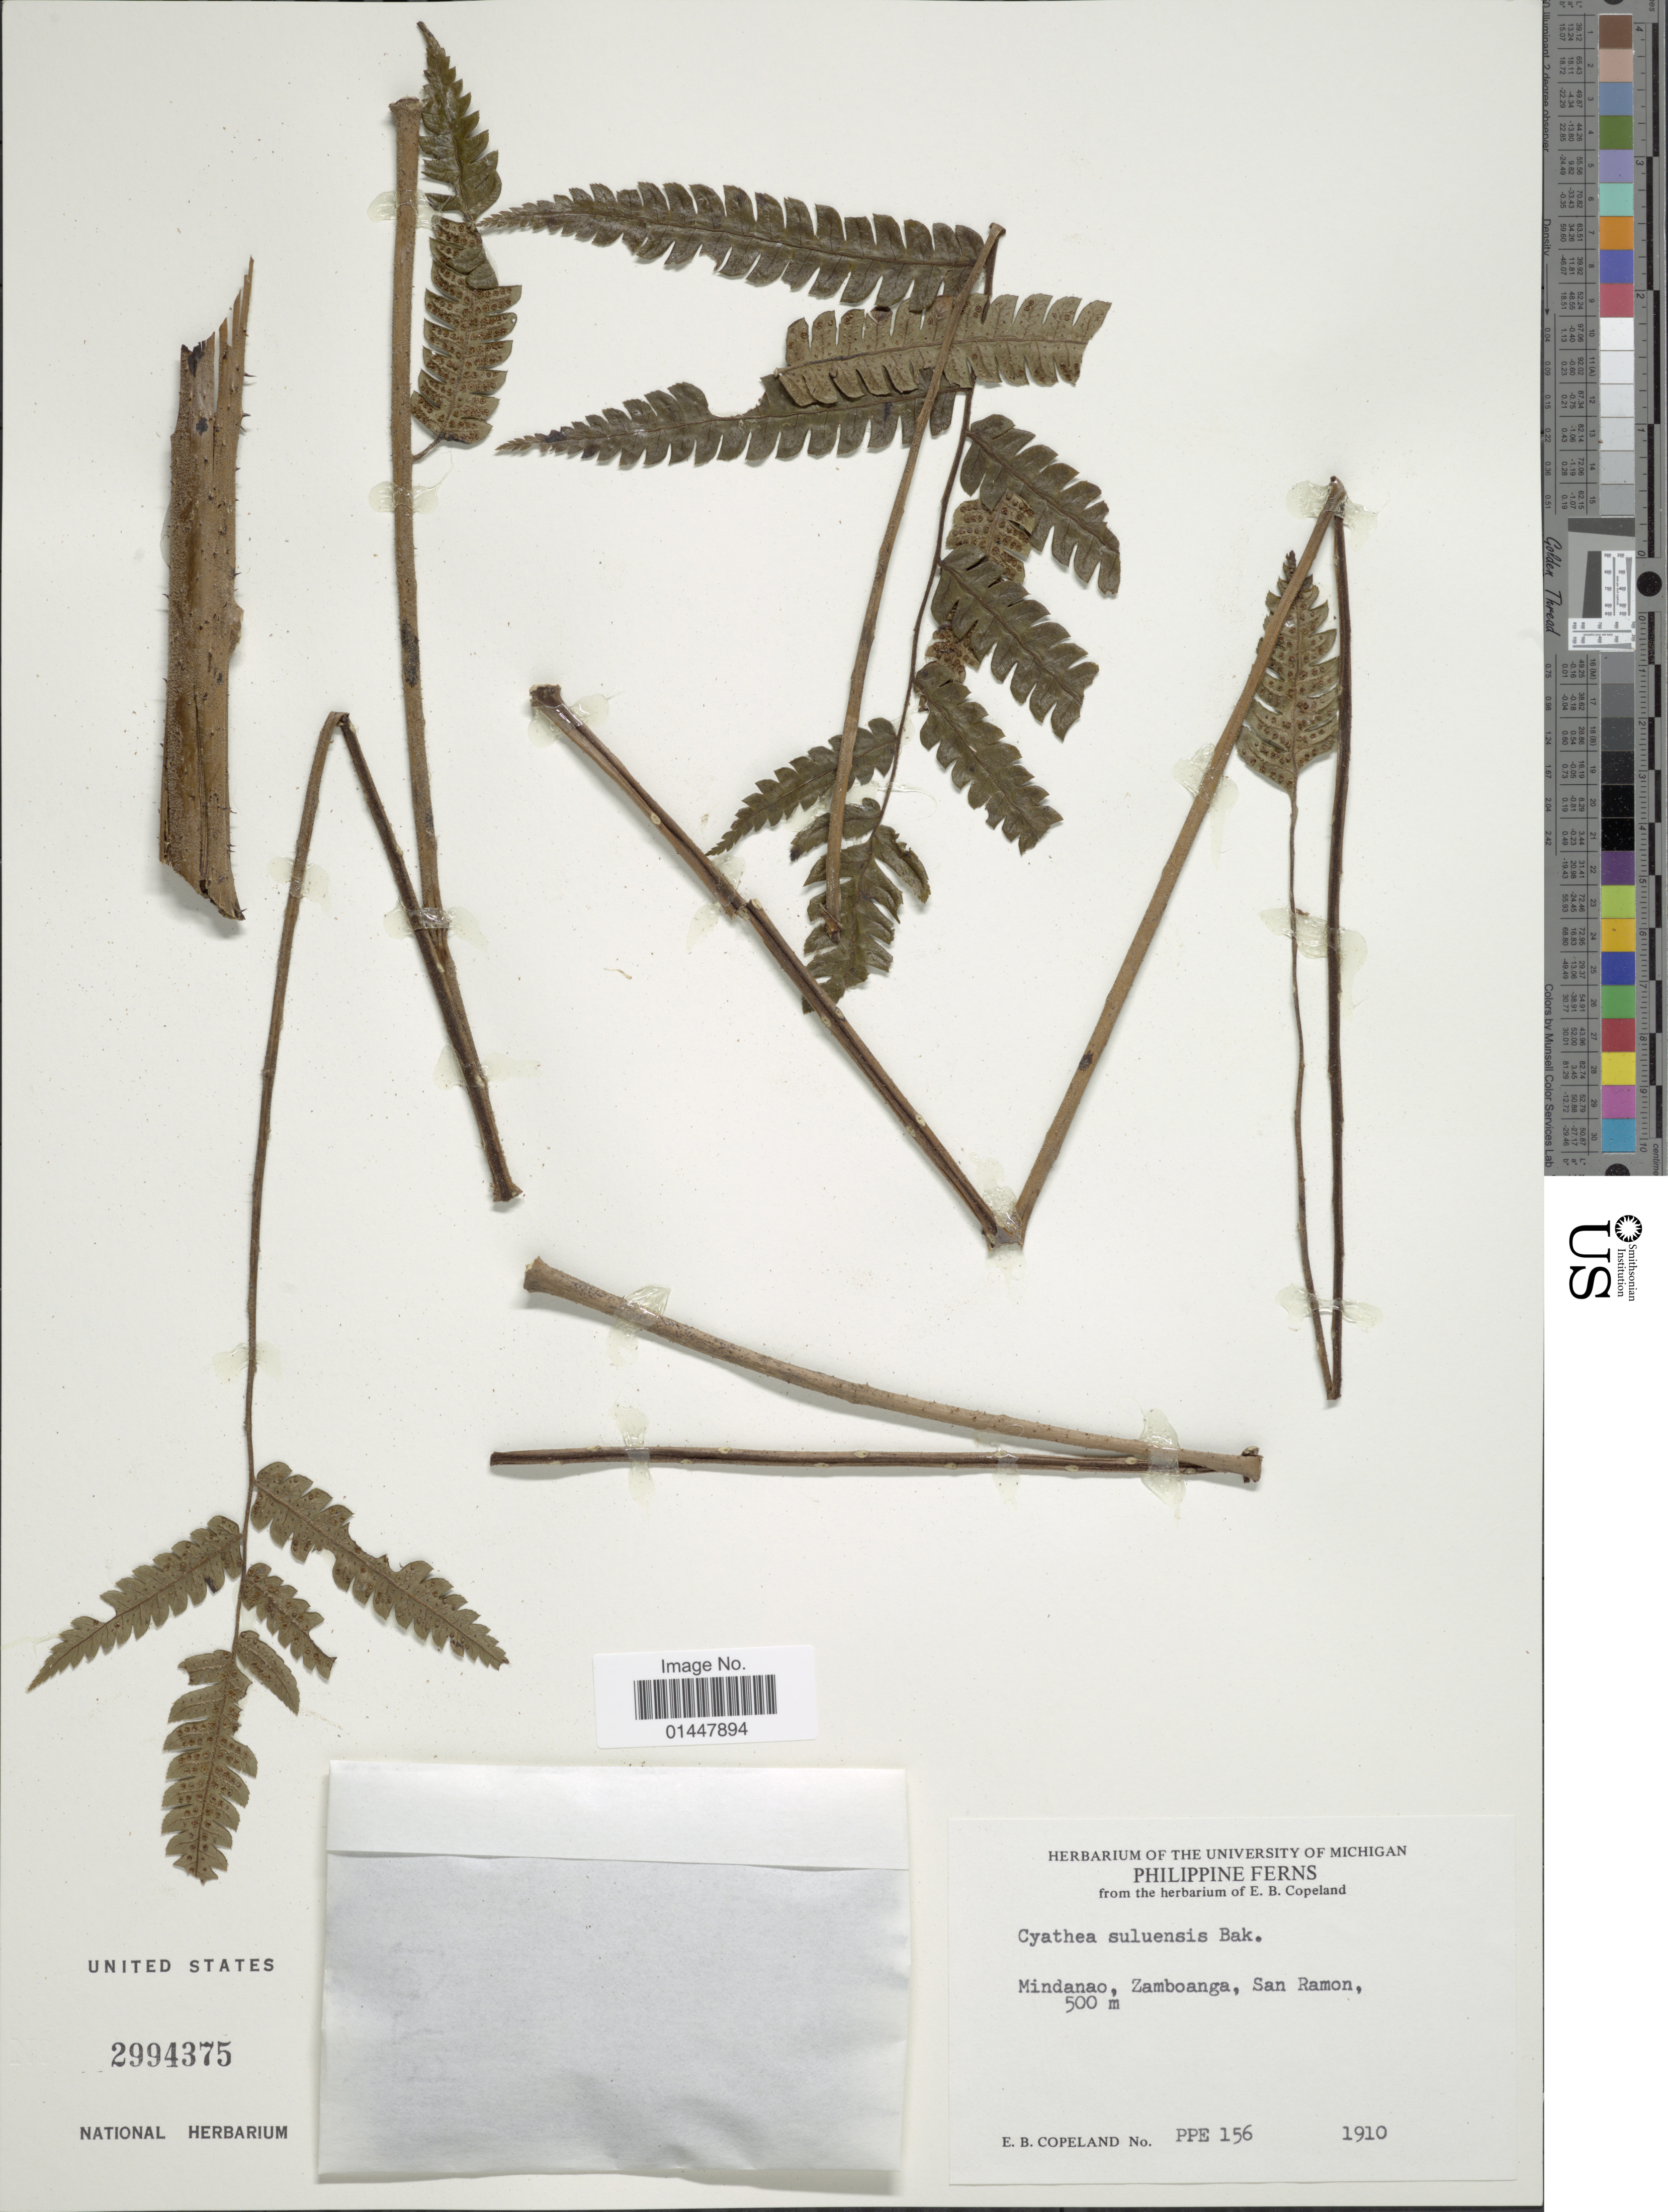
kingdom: Plantae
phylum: Tracheophyta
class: Polypodiopsida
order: Cyatheales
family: Cyatheaceae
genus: Sphaeropteris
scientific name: Sphaeropteris suluensis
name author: (Baker) R.M. Tryon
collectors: E. B. Copeland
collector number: PPE156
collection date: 1910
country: Philippines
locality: Mindanao, Zamboanga, San Ramon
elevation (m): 500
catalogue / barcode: US 2994375